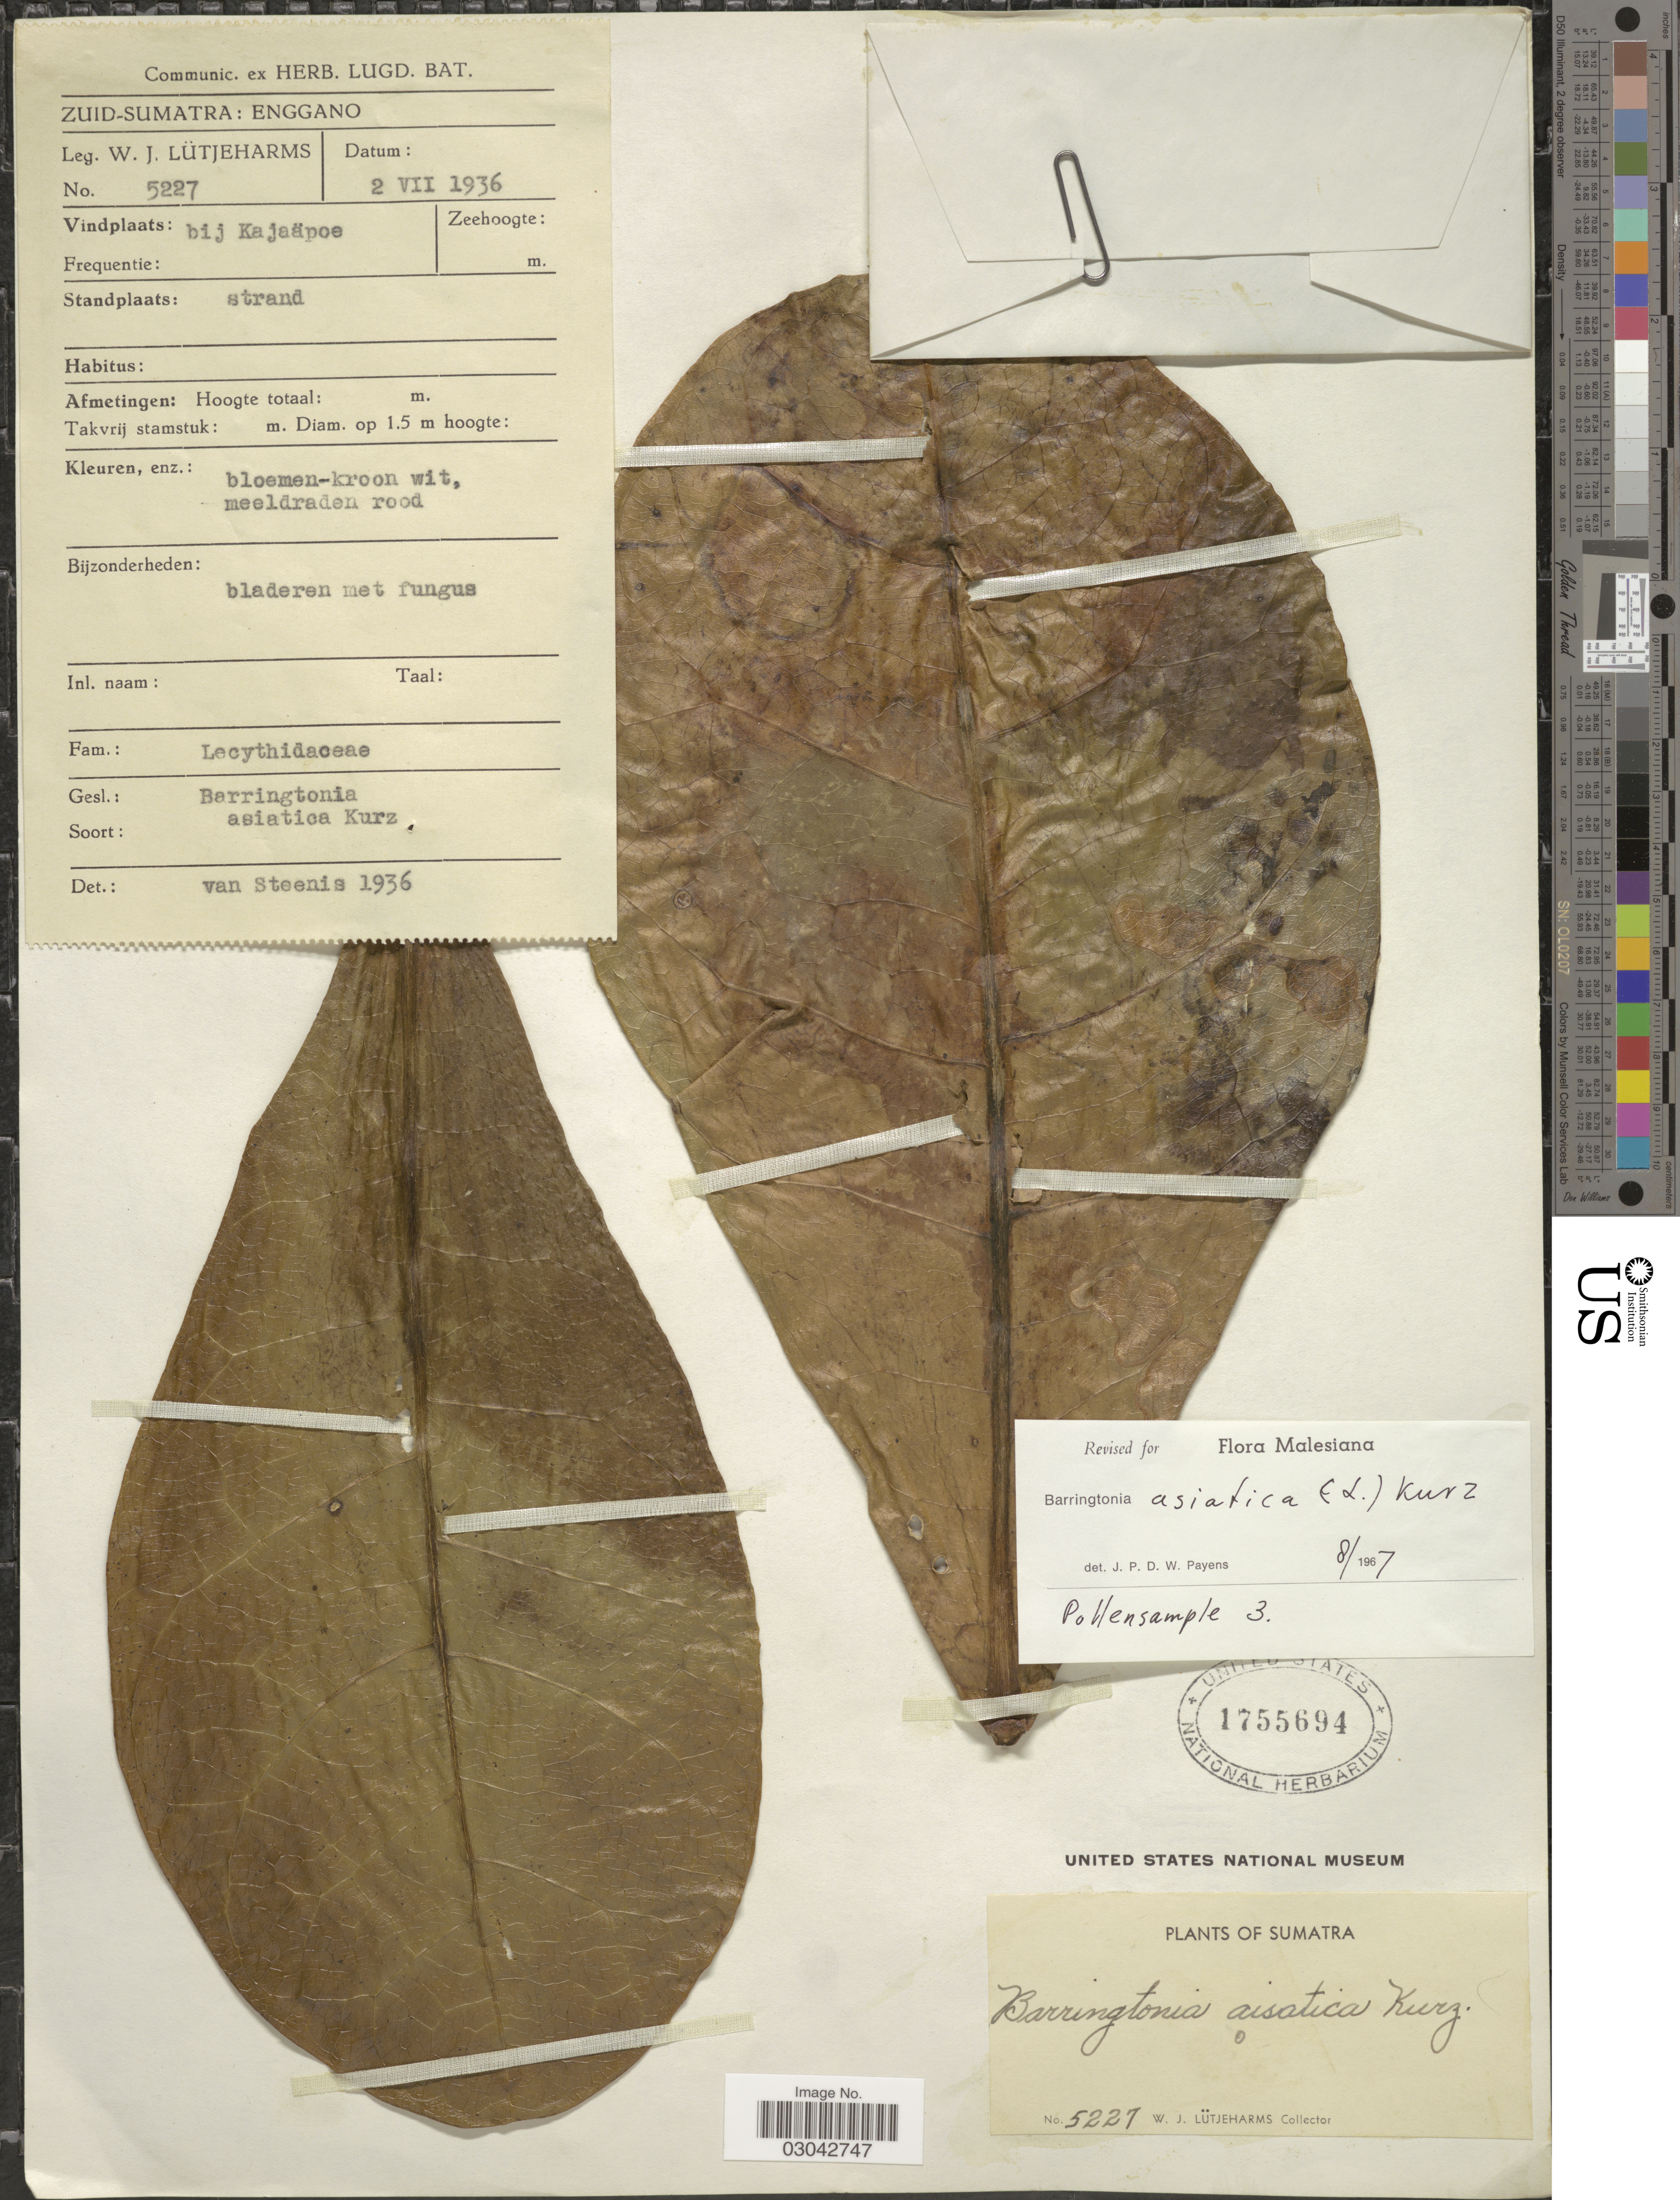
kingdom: Plantae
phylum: Tracheophyta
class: Magnoliopsida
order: Ericales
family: Lecythidaceae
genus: Barringtonia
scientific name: Barringtonia asiatica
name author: (L.) Kurz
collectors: W. Lütjeharms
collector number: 5227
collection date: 1936-07-02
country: Indonesia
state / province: Sumatra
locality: Zuid-Sumatra: Enggano. Bij Kajaäpoe.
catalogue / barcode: US 1755694